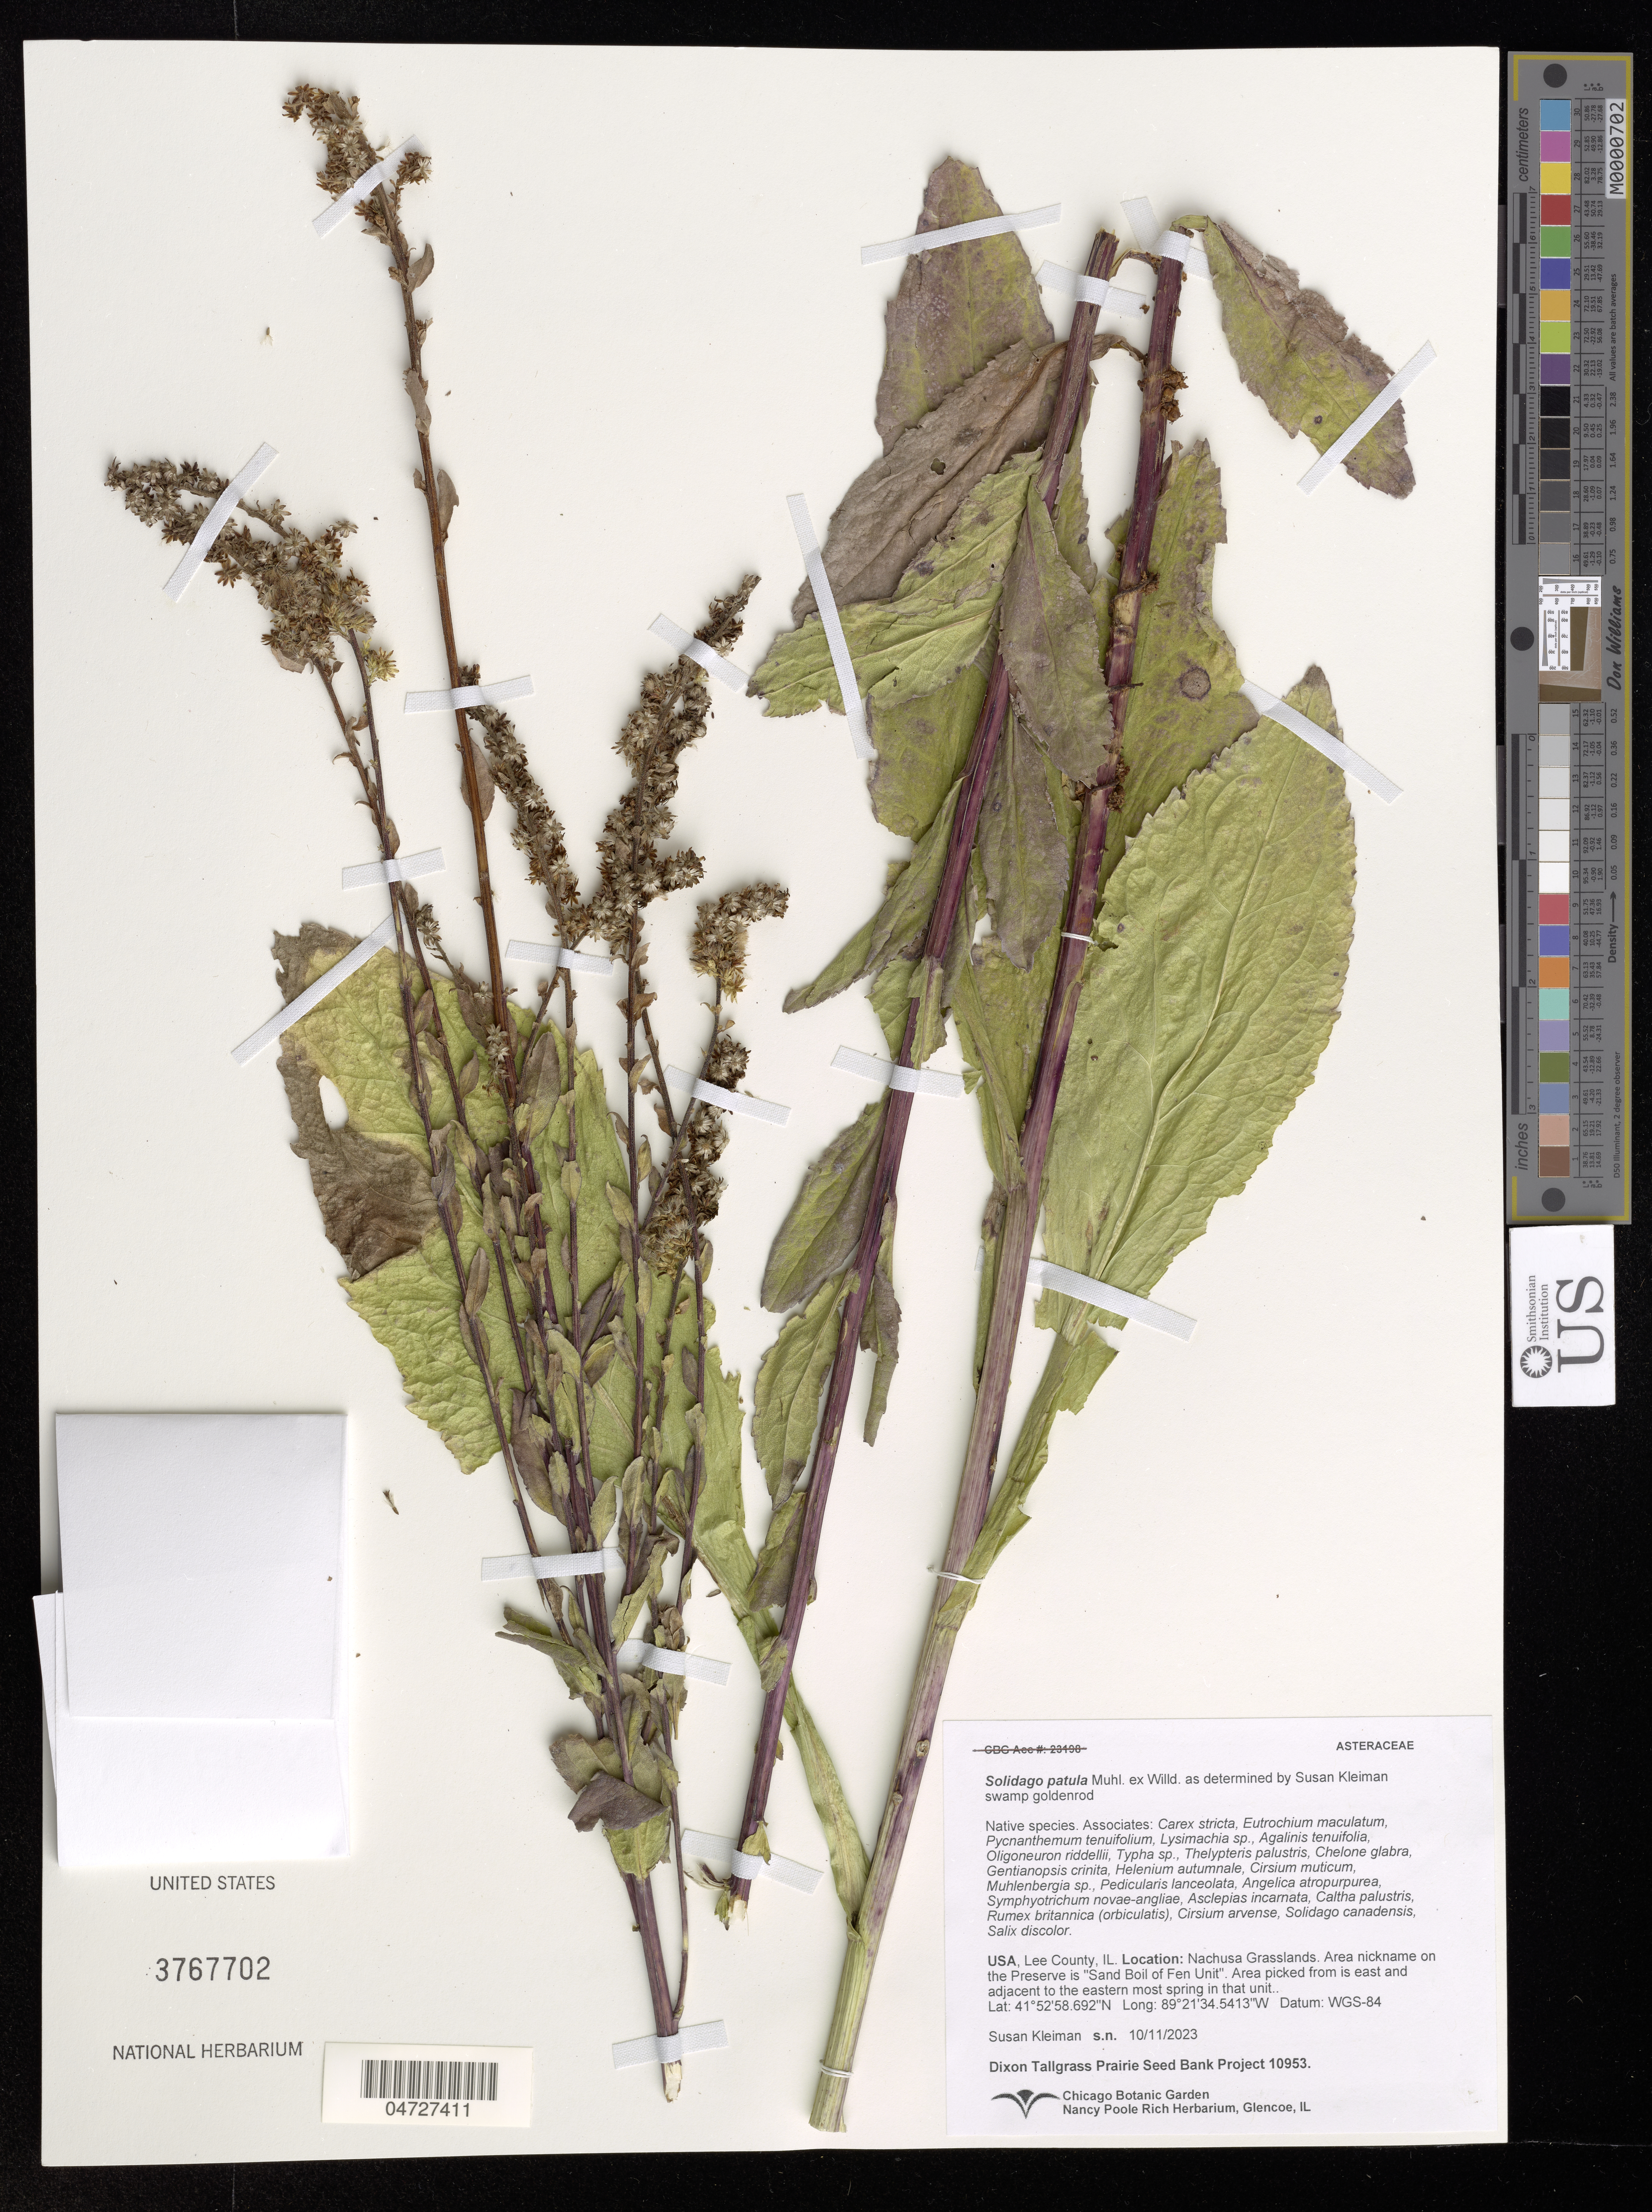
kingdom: Plantae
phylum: Tracheophyta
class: Magnoliopsida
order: Asterales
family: Asteraceae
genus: Solidago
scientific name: Solidago patula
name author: Muhl. ex Willd.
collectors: S. Kleiman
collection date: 2023-11-10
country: United States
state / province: Illinois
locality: Lee County. Nachusa Grasslands. Area nickname on the Preserve is "Sand Boil ofFen Unit". Area picked from is east and adjacent to the eastern most spring in that unit..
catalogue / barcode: US 3767702